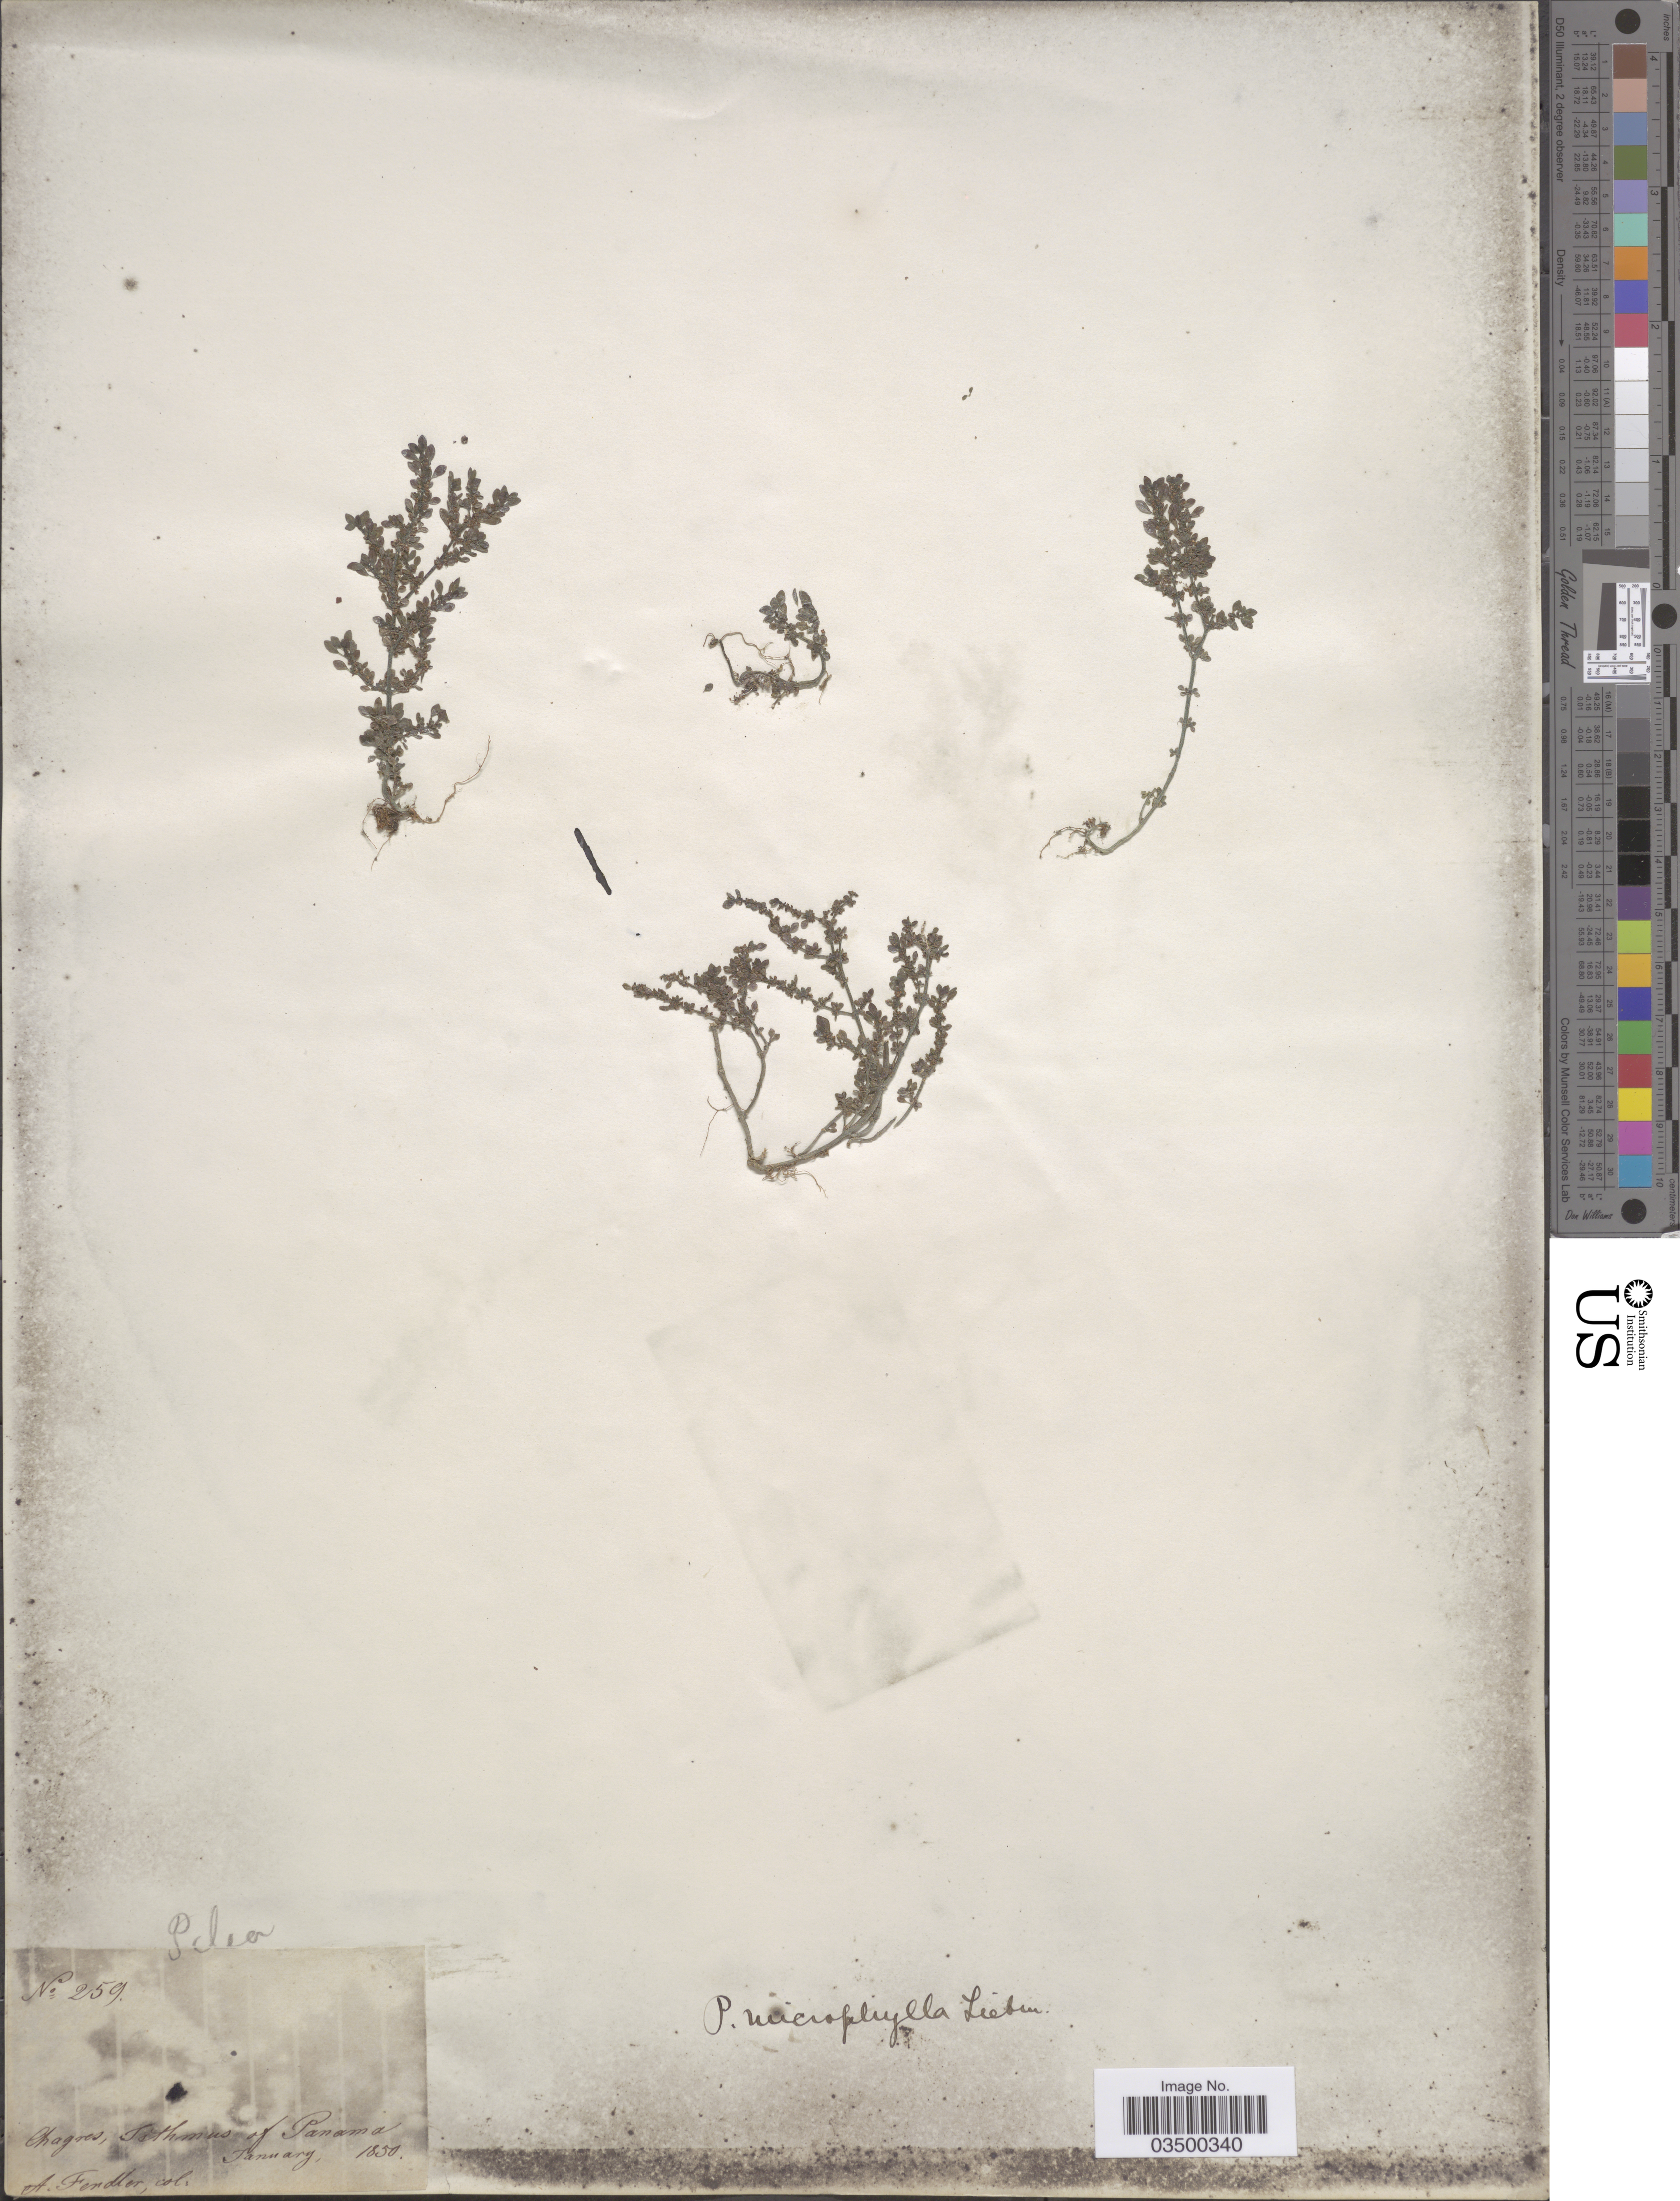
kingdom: Plantae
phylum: Tracheophyta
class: Magnoliopsida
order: Rosales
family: Urticaceae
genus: Pilea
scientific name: Pilea microphylla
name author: (L.) Liebm.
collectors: A. Fendler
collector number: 259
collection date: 1850-01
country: Panama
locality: Chagres, Isthmus of Panama.